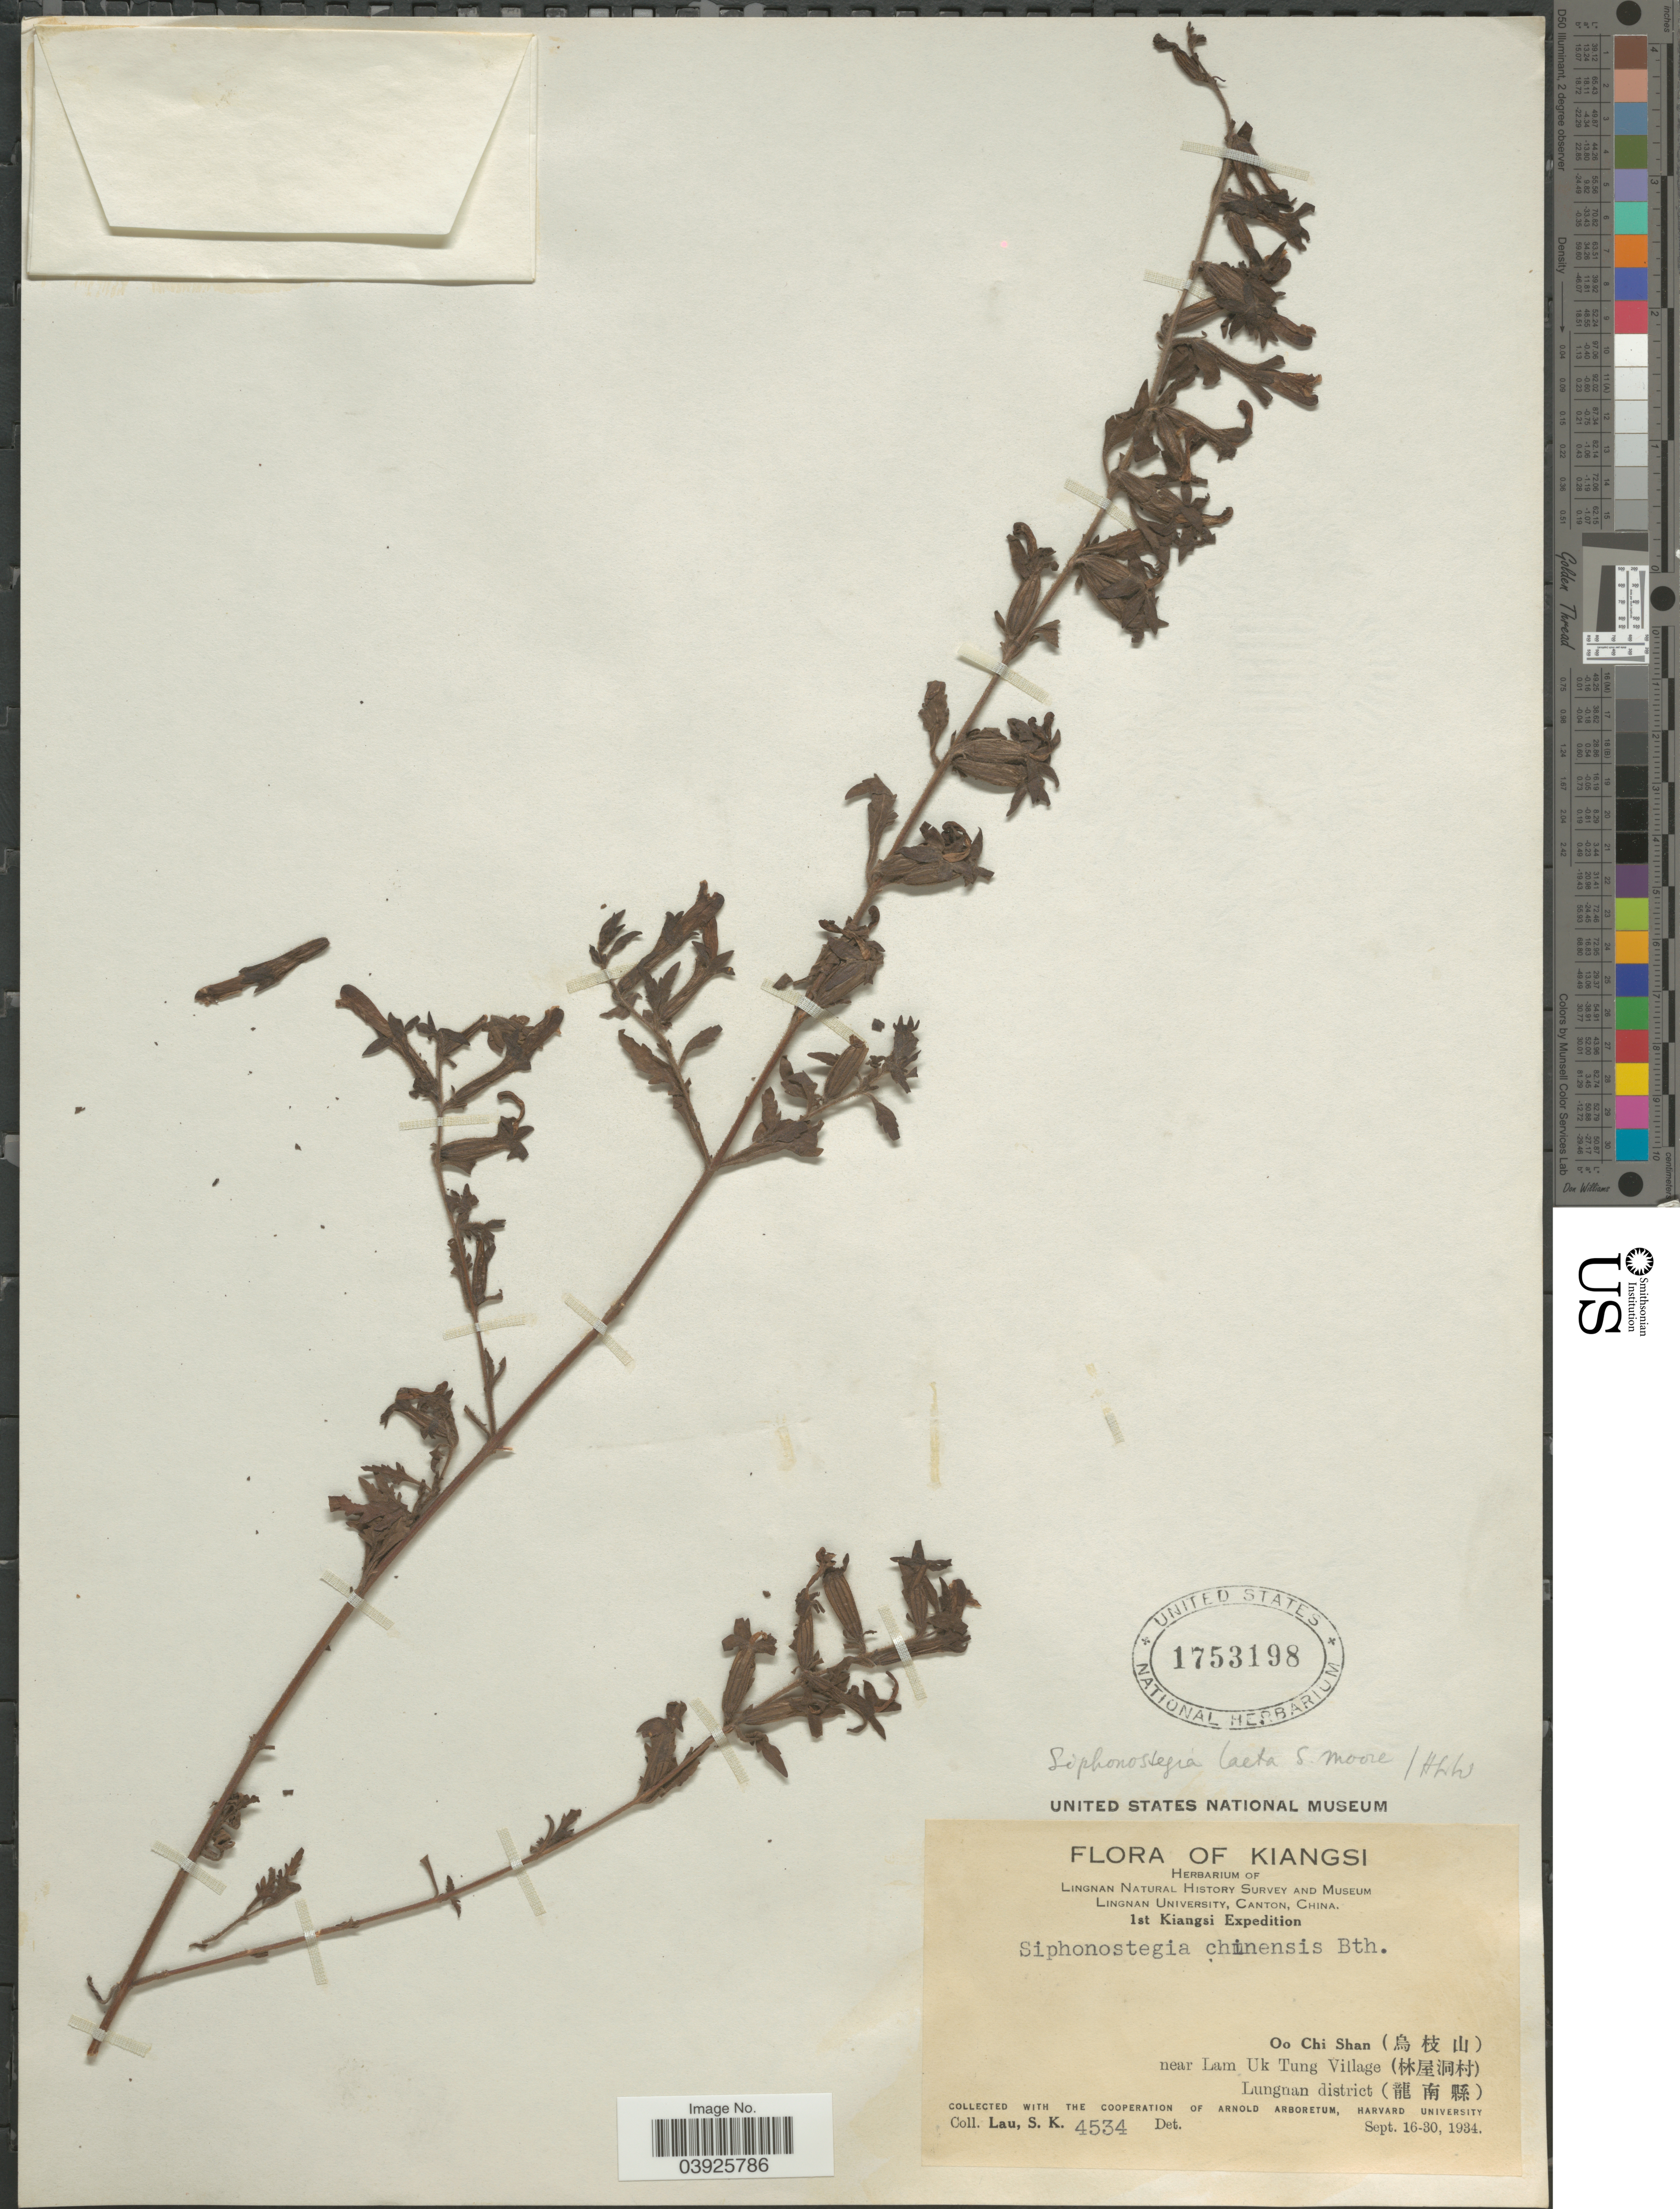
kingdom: Plantae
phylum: Tracheophyta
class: Magnoliopsida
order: Lamiales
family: Orobanchaceae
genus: Siphonostegia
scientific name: Siphonostegia laeta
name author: S. Moore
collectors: S. K. Lau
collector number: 4534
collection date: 1934-09-16/1934-09-30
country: China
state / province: Jiangxi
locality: Kiangsi. Oo Chi Shan (X) near Lam Uk Tung Village (X) Lungnan district (X).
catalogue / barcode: US 1753198